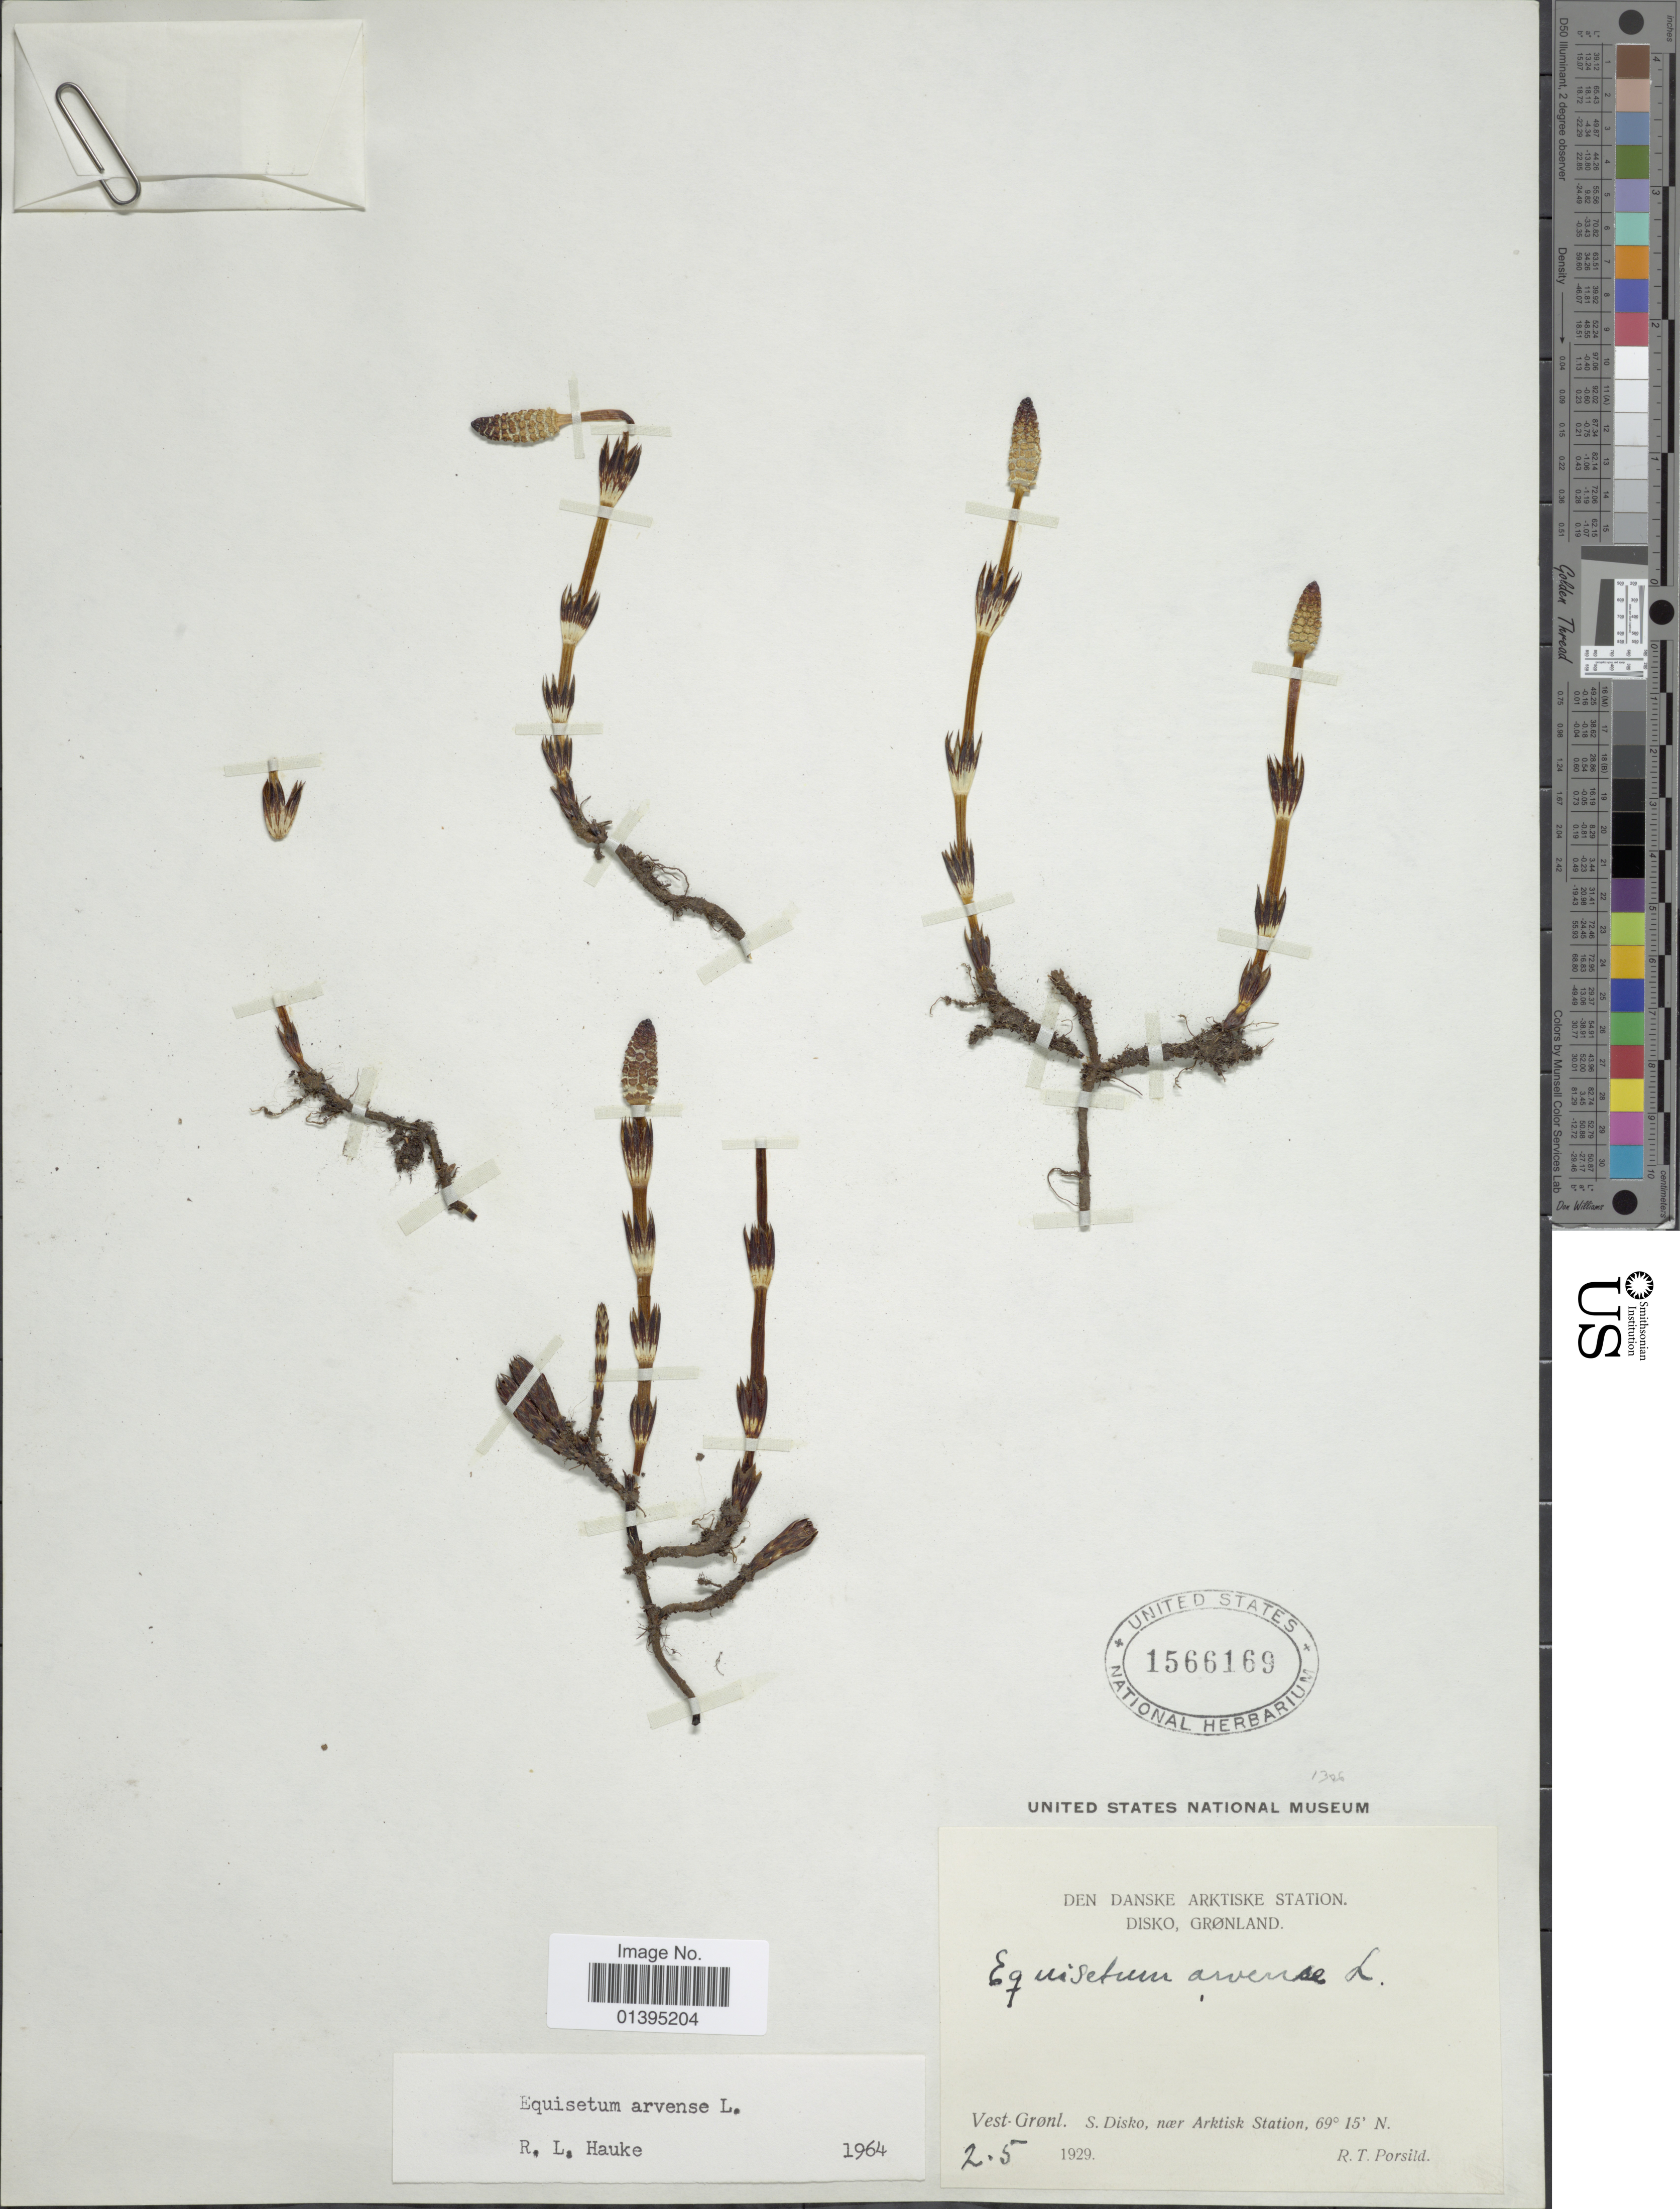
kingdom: Plantae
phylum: Tracheophyta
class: Polypodiopsida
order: Equisetales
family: Equisetaceae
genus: Equisetum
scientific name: Equisetum arvense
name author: L.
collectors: R. T. Porsild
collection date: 1929-05-02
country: Greenland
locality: Vest-Gronl. S. Disko, near Arktisk Station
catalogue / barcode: US 1566169